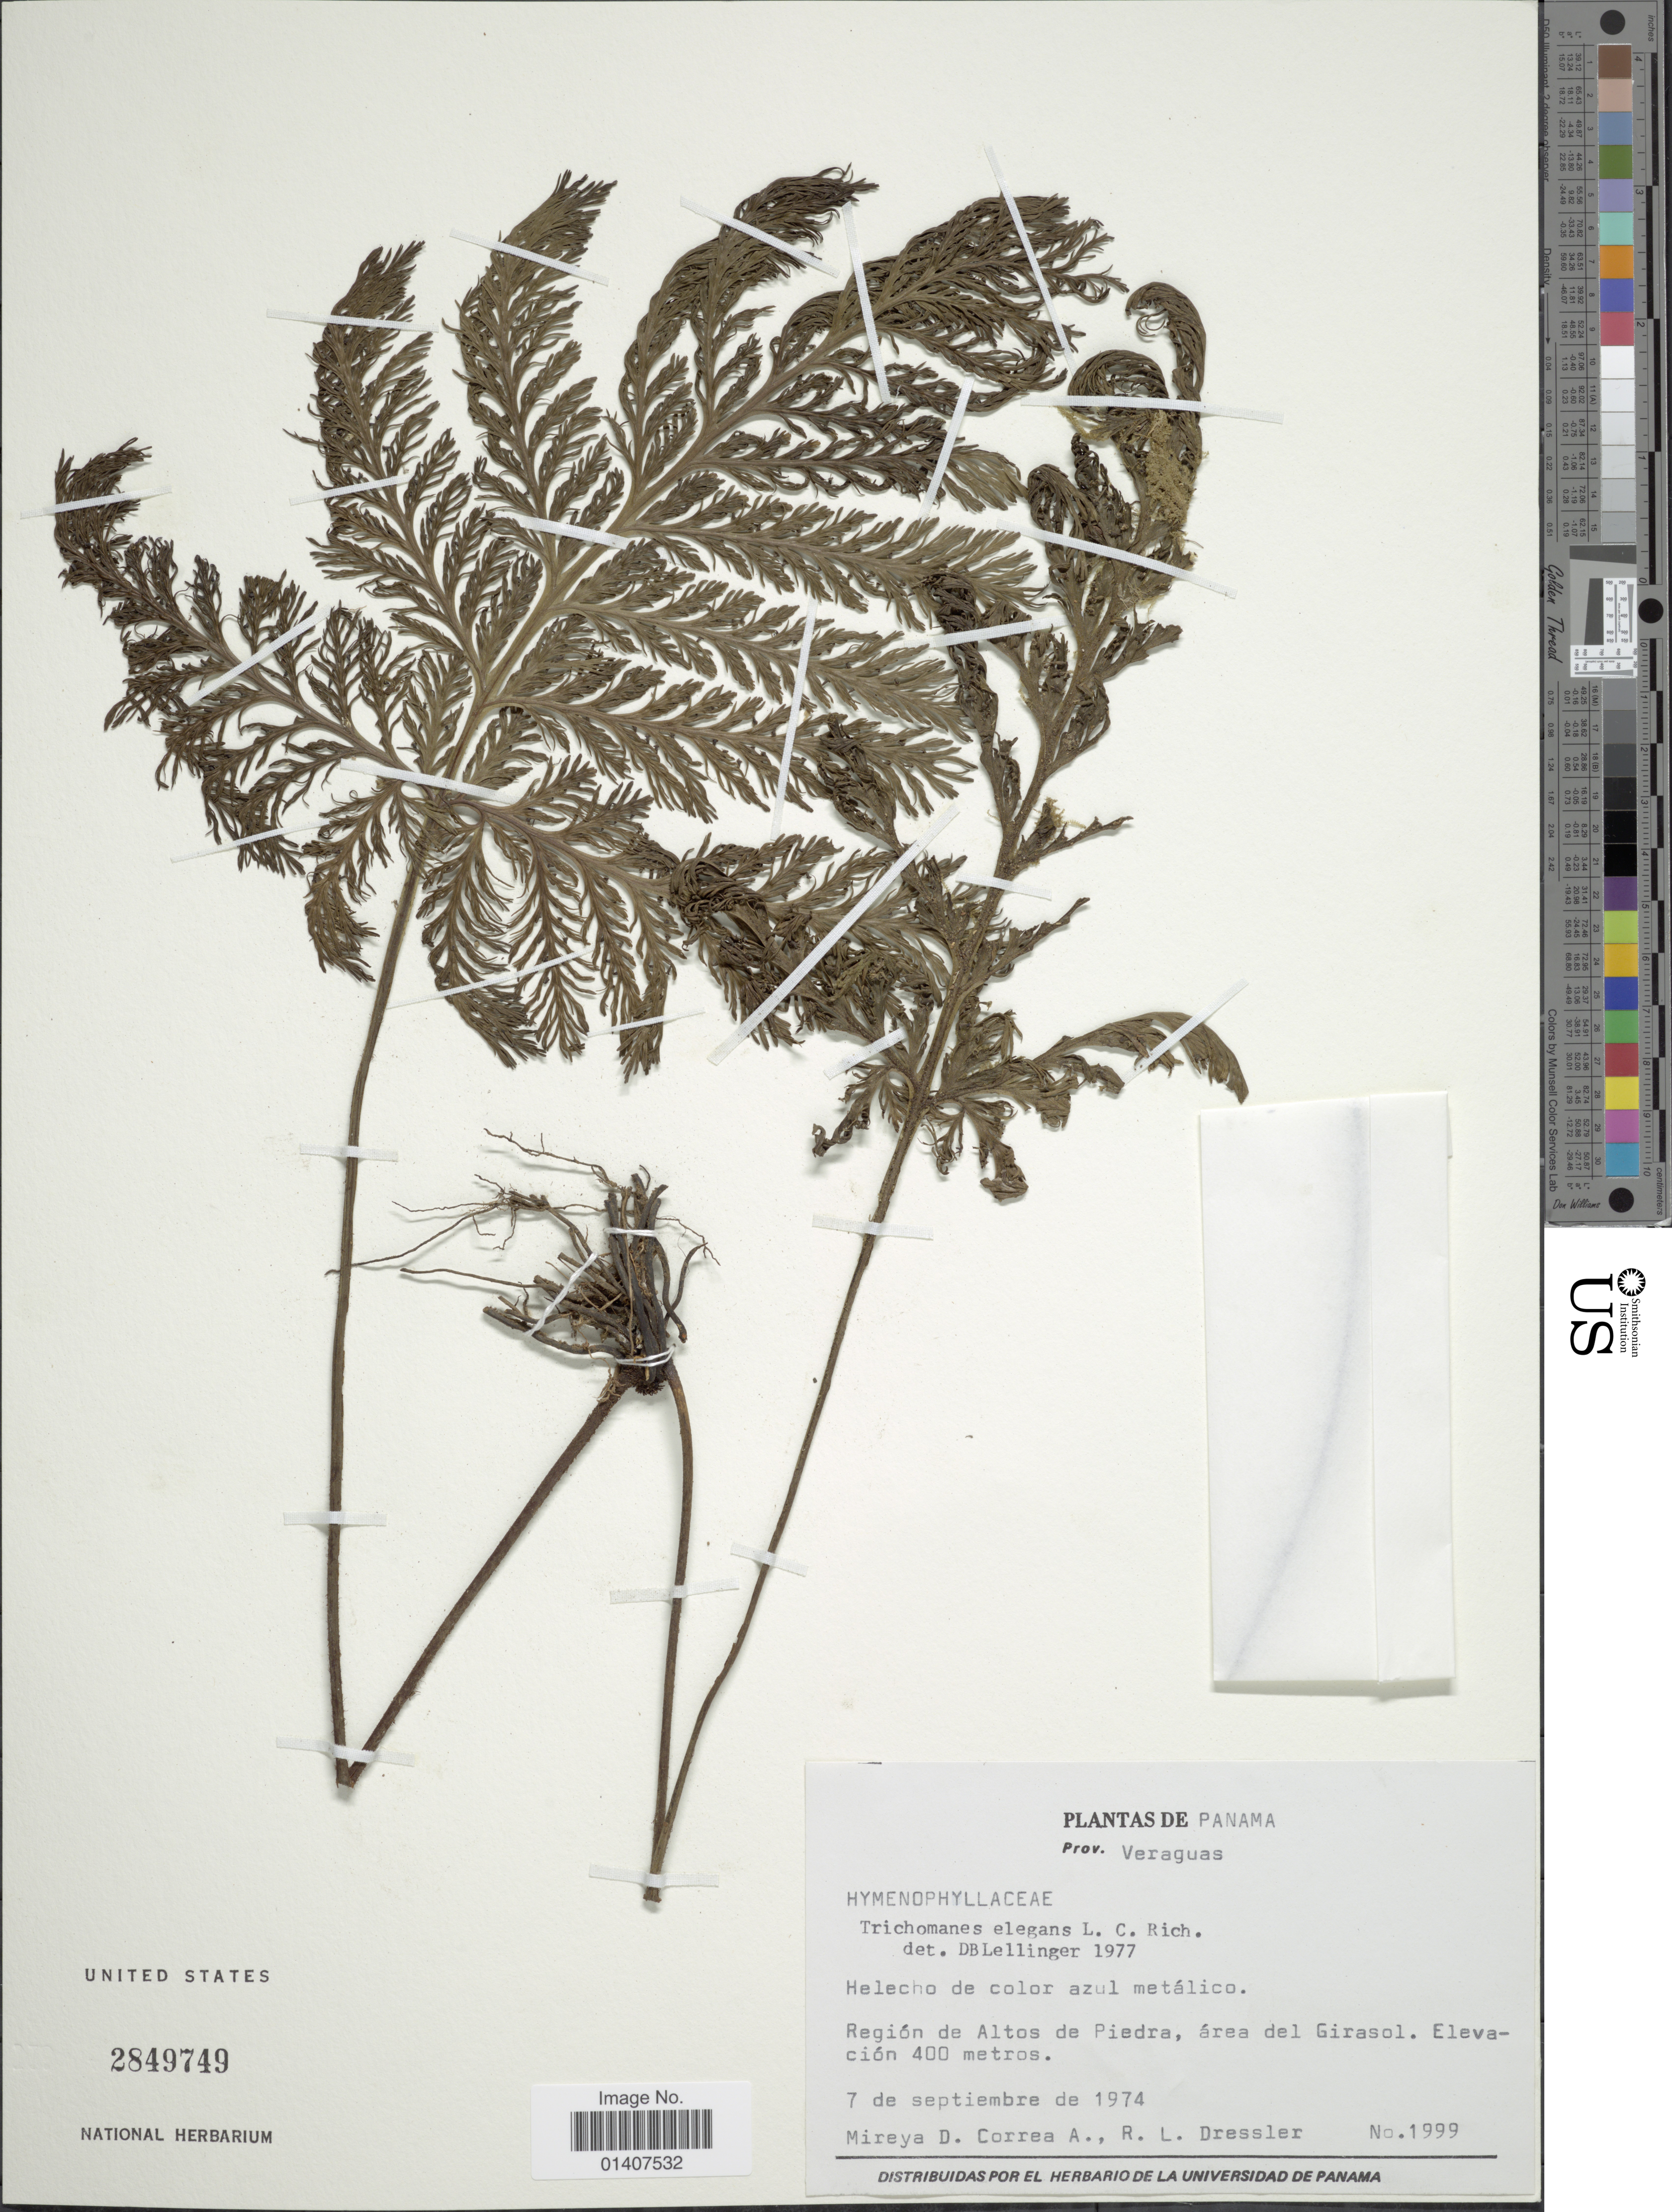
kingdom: Plantae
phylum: Tracheophyta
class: Polypodiopsida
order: Hymenophyllales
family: Hymenophyllaceae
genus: Trichomanes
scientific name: Trichomanes elegans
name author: Rich.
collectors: M. D. Corrêa-A. & R. Dressler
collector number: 1999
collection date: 1974-09-07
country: Panama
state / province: Veraguas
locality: Prov. Veraguas, Region de Altos de Piedra, area del Girasol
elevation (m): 400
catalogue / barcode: US 2849749